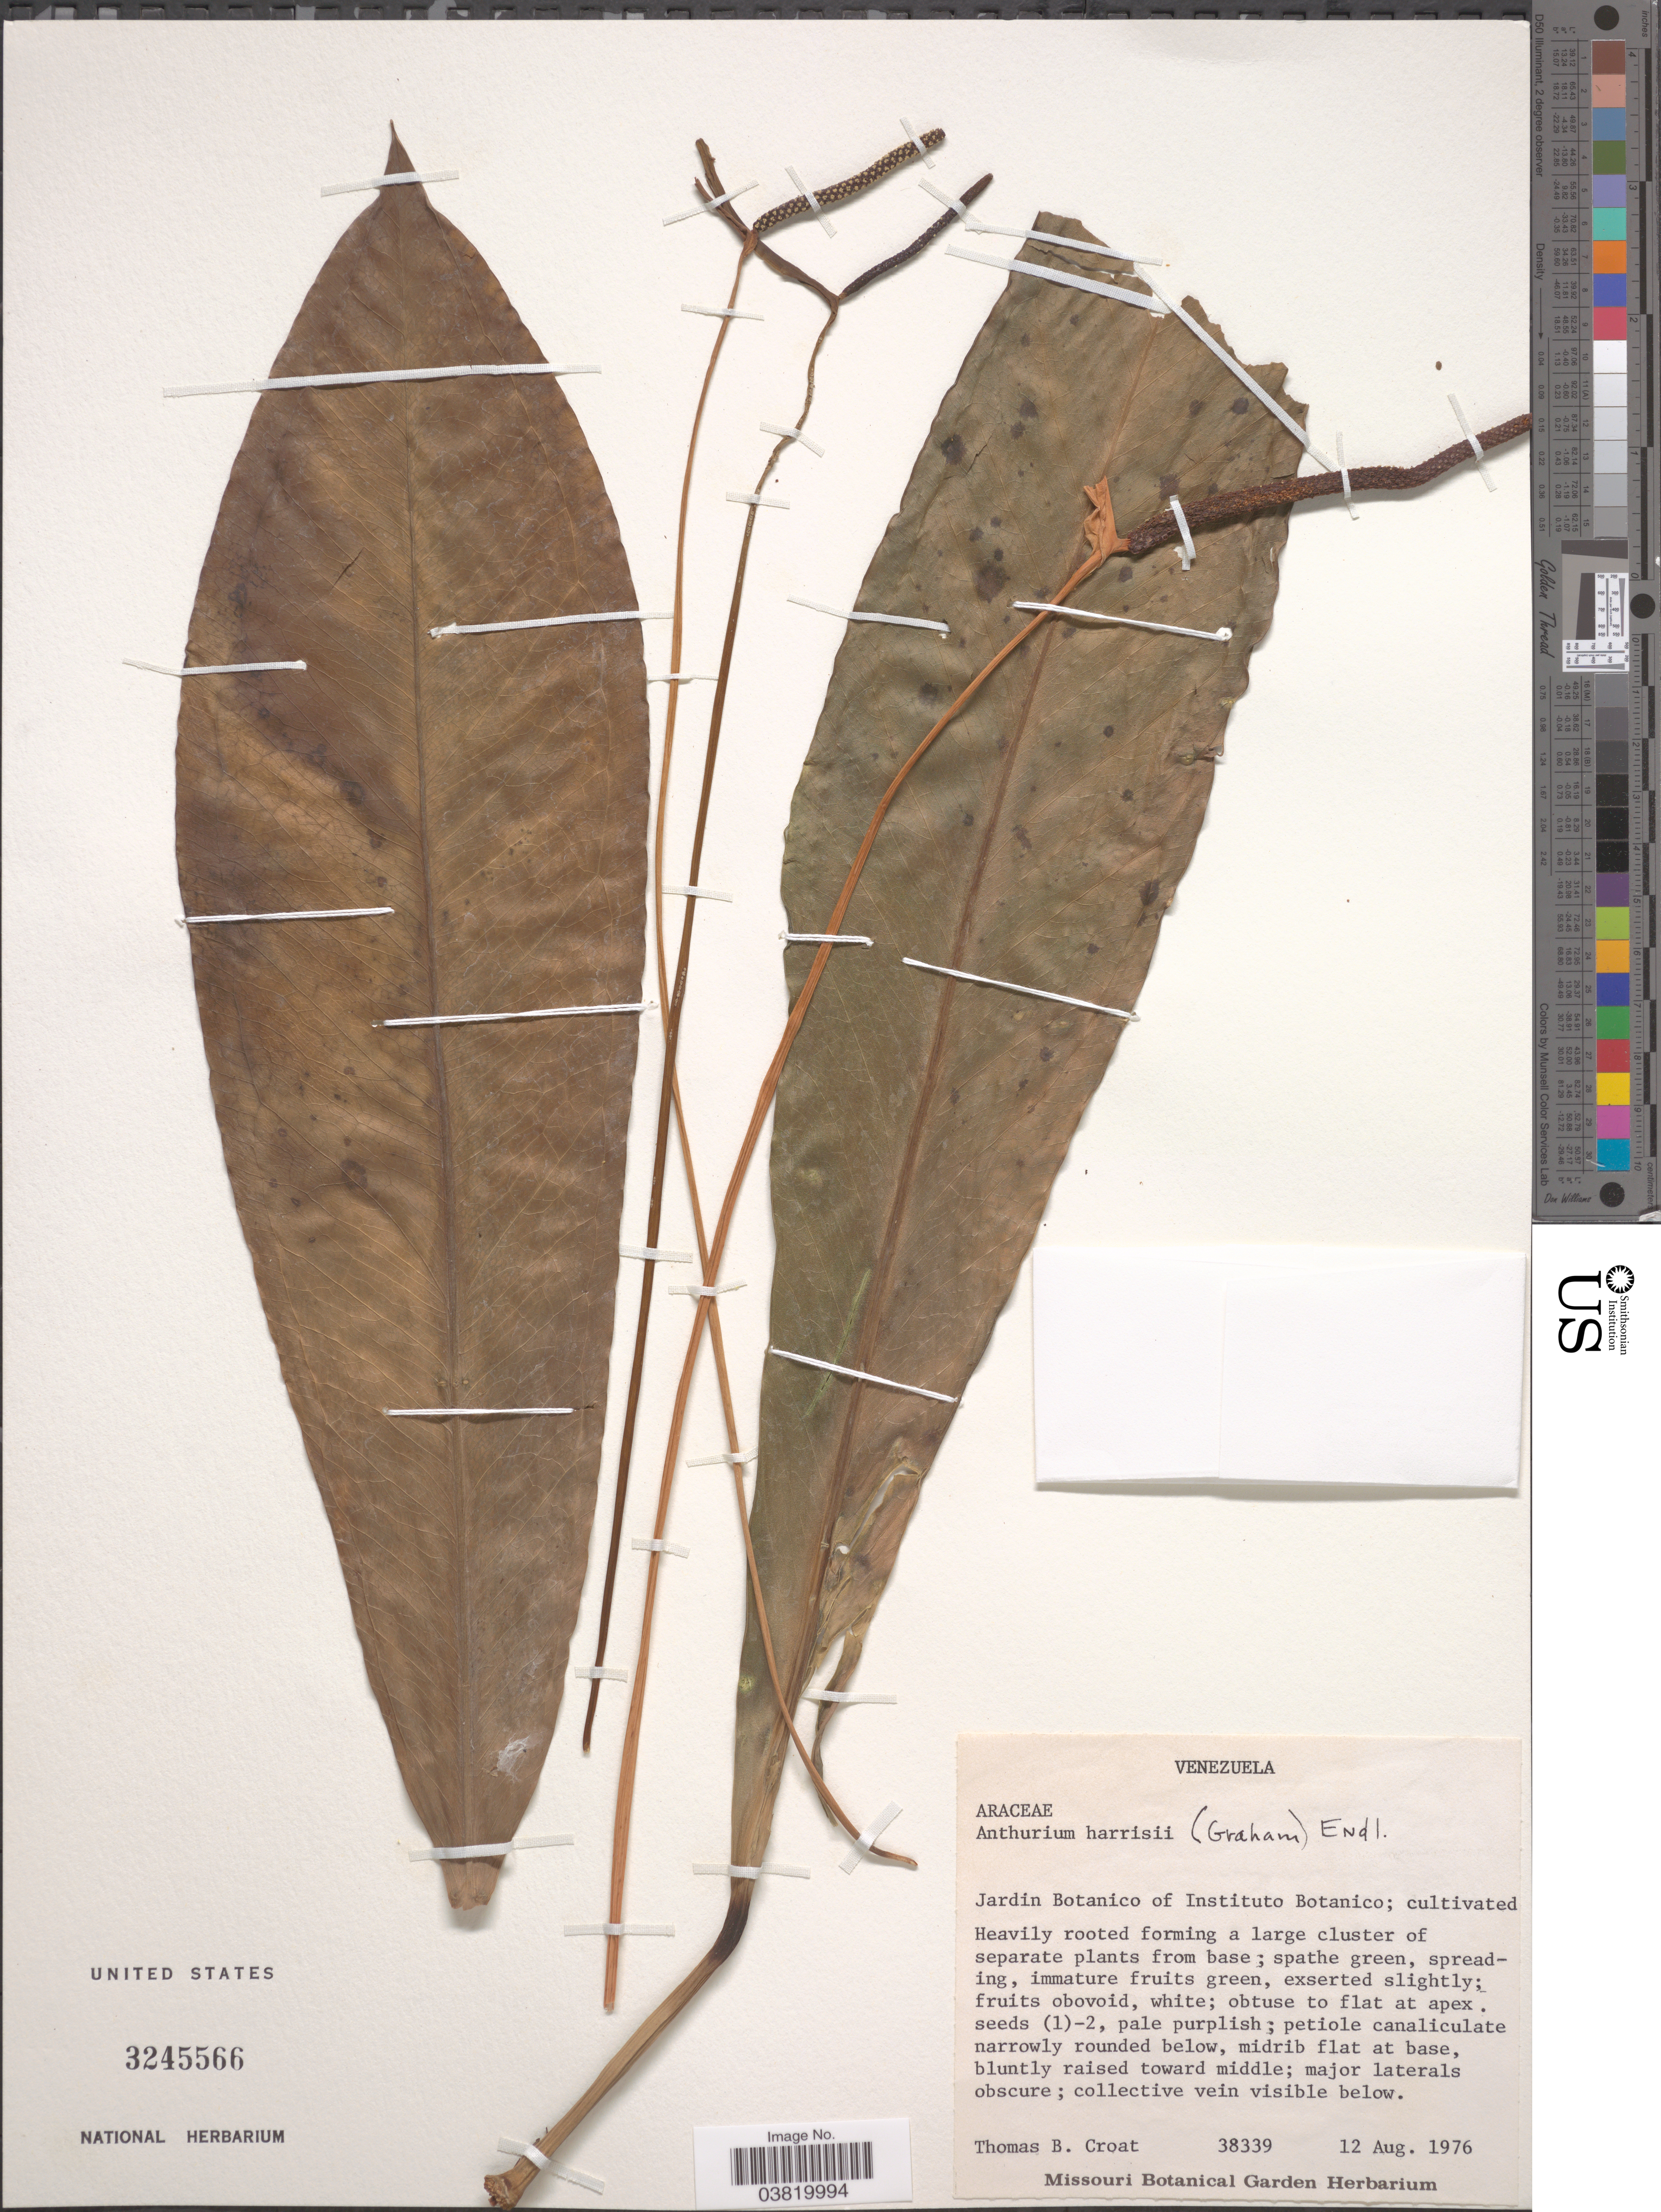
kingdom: Plantae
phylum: Tracheophyta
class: Liliopsida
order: Alismatales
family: Araceae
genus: Anthurium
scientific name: Anthurium harrisii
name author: G. Don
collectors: T. B. Croat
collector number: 38339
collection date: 1976-08-12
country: Venezuela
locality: Jardin Botanico of Instituto Botanico.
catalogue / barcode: US 3245566